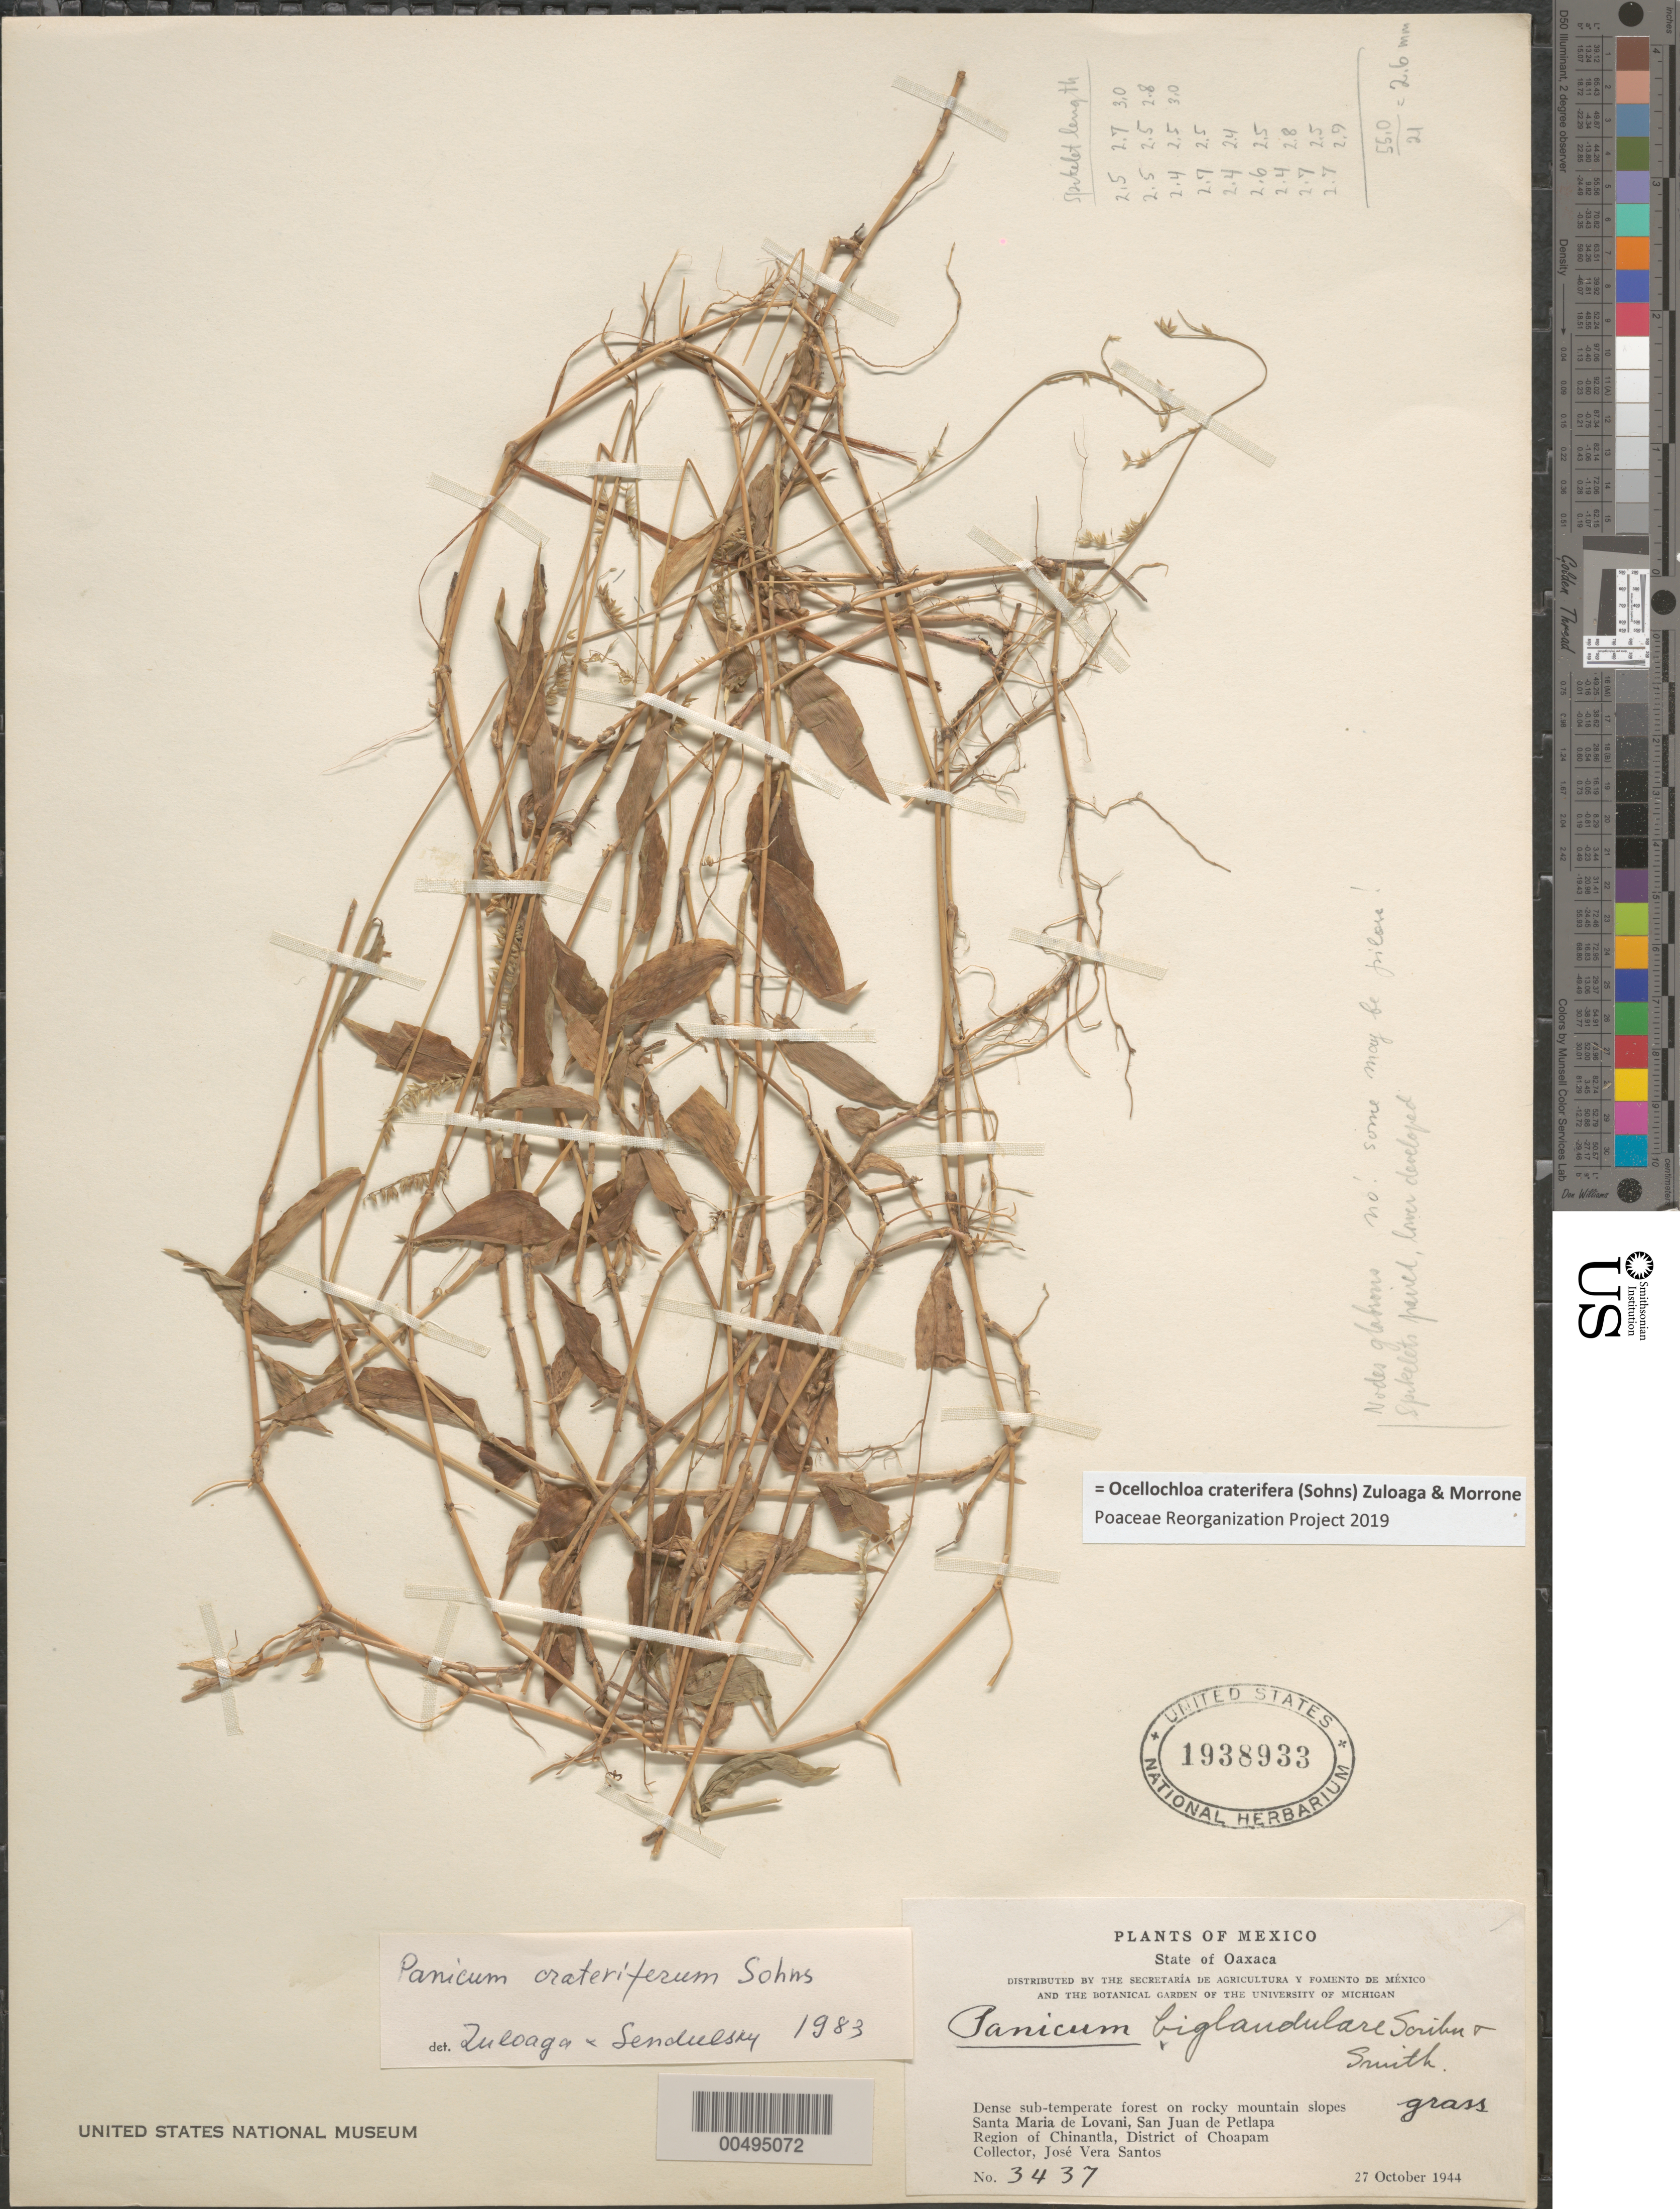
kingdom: Plantae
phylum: Tracheophyta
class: Liliopsida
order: Poales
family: Poaceae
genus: Panicum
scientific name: Panicum crateriferum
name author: Sohns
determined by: Zuloaga, F. O.; Sendulsky, T.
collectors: J. V. Santos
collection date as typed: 27 Oct 1944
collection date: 1944-10-27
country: Mexico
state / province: Oaxaca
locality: Santa Maria de Lovani, San Juan de Petlapa, Region of Chinantla, Dist of Choapam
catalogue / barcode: US 1938933